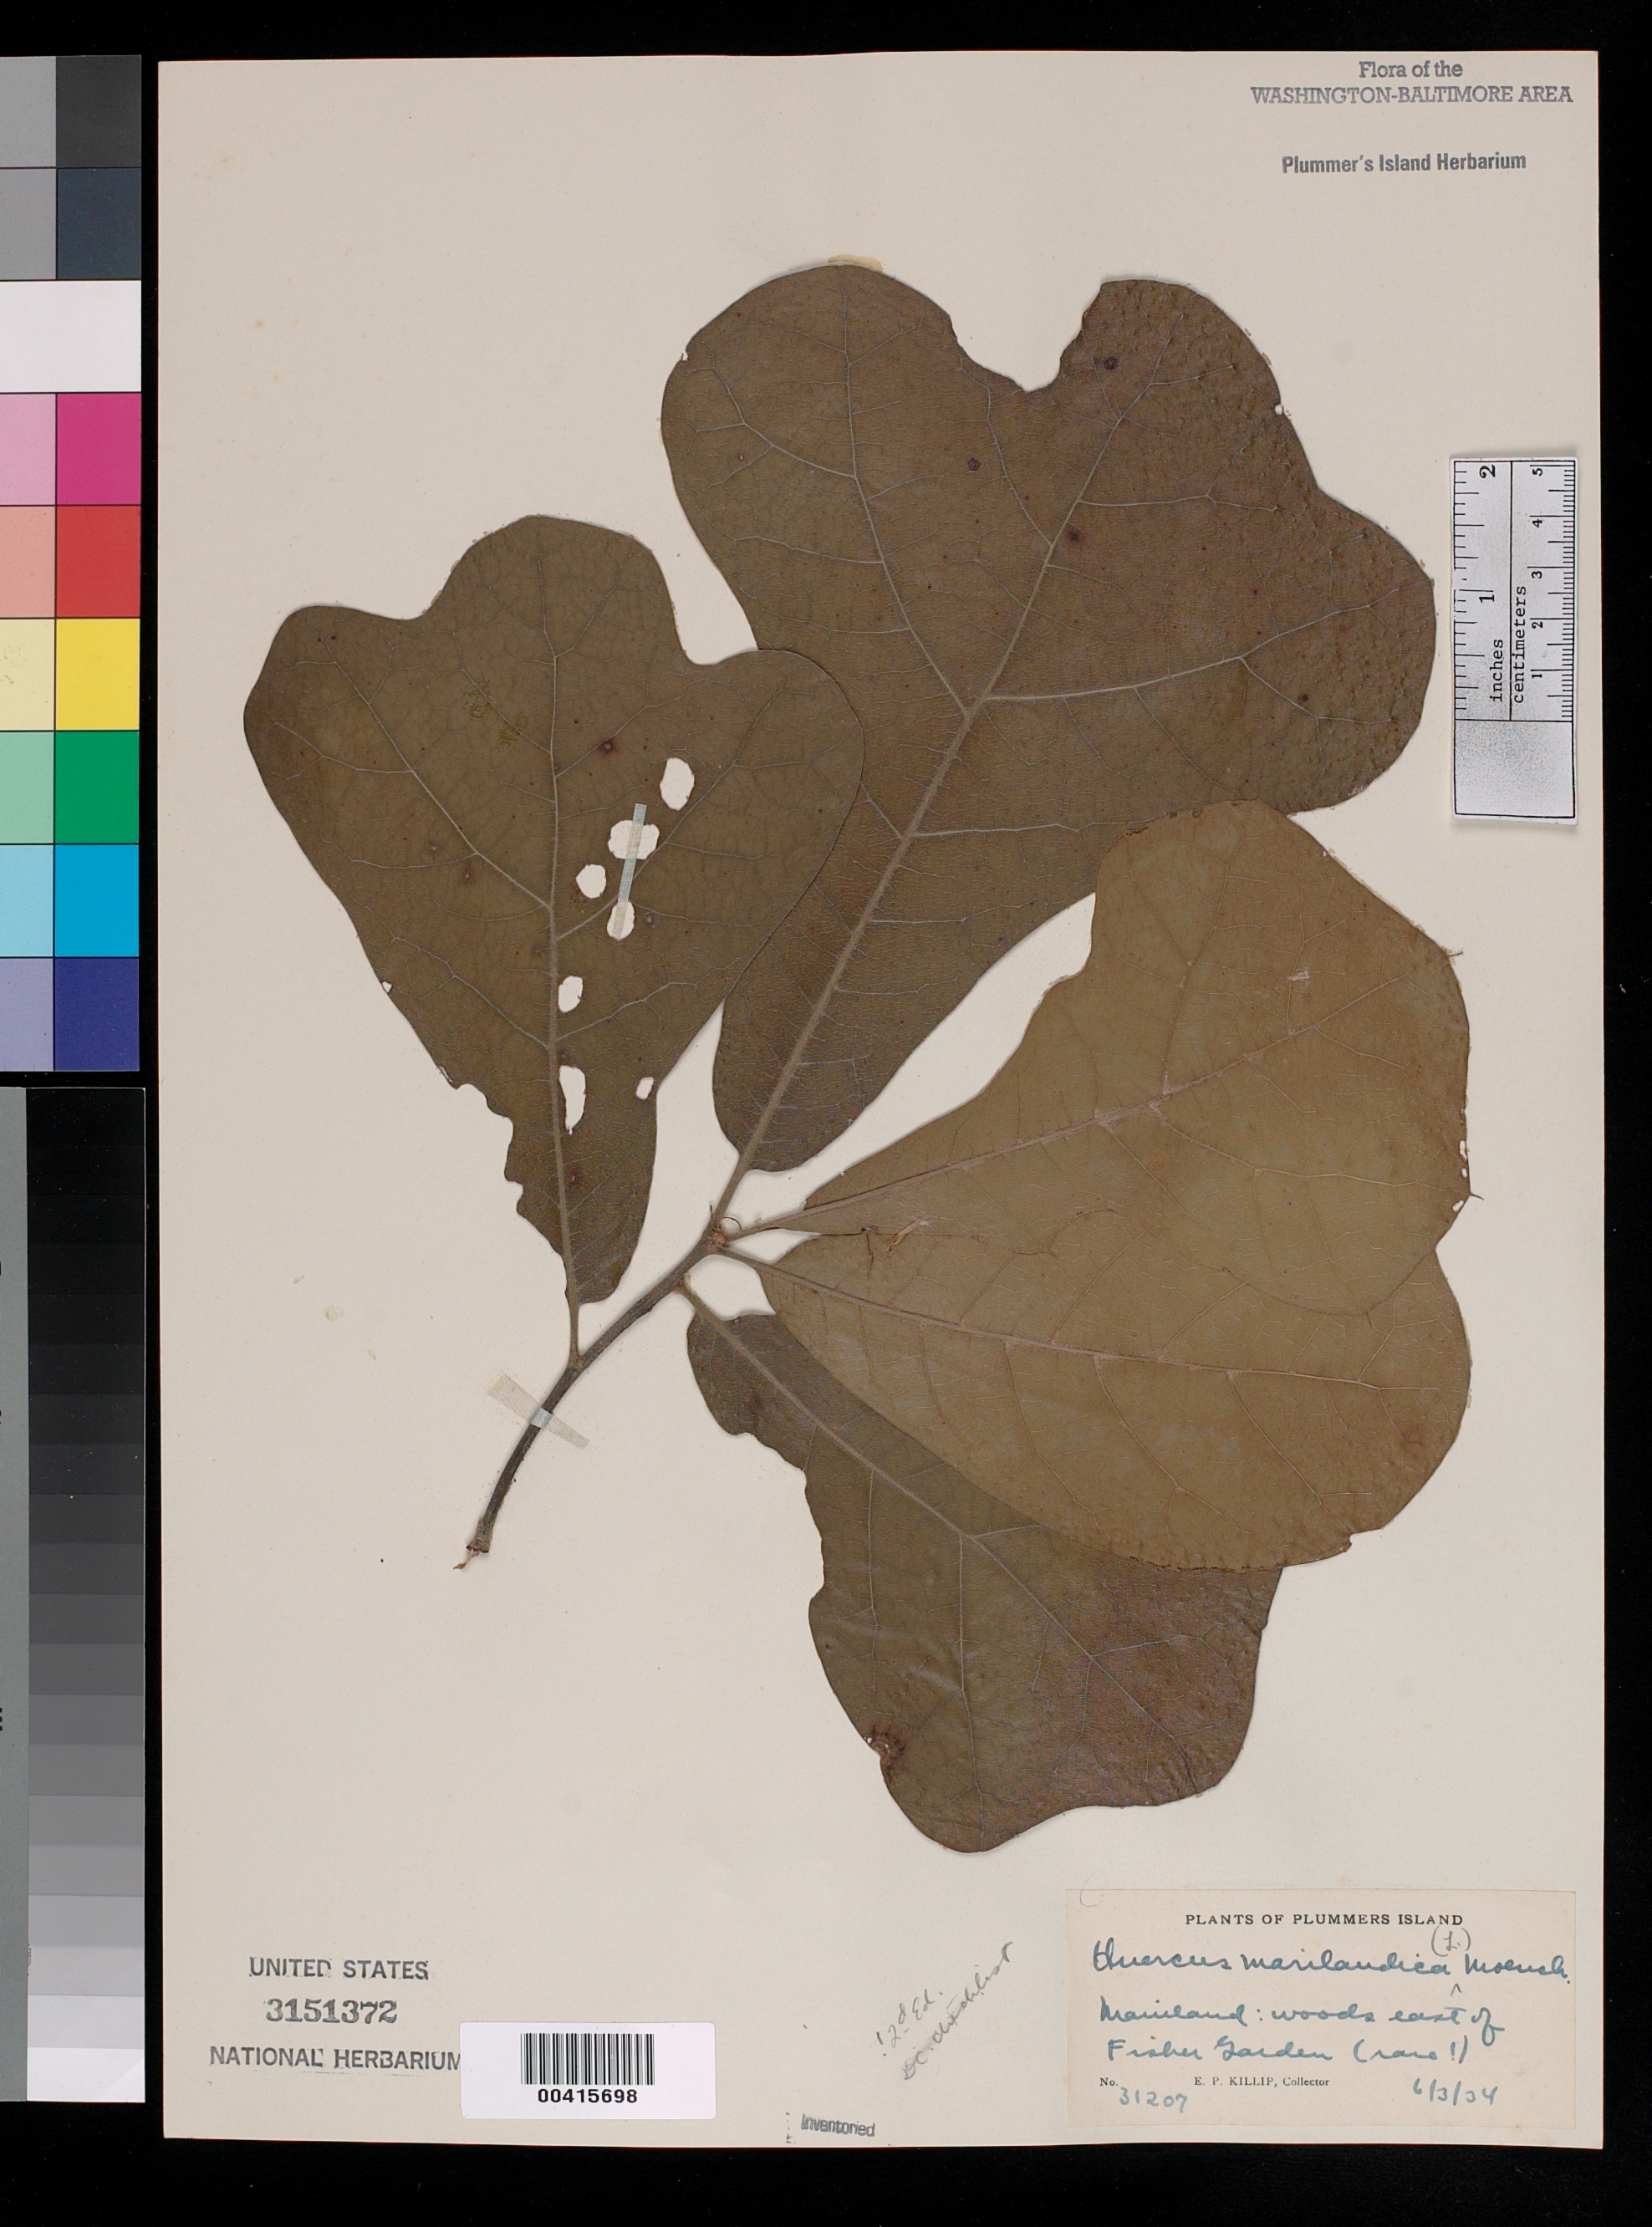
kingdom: Plantae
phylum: Tracheophyta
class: Magnoliopsida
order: Fagales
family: Fagaceae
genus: Quercus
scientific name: Quercus marilandica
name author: (L.) Münchh.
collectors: E. P. Killip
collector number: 31207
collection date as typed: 03 Jun 1934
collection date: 1934-06-03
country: United States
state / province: Maryland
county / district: Montgomery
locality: Plummer's Island; Mainland, woods east of Fisher Garden C. & O. Canal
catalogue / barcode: US 3151372